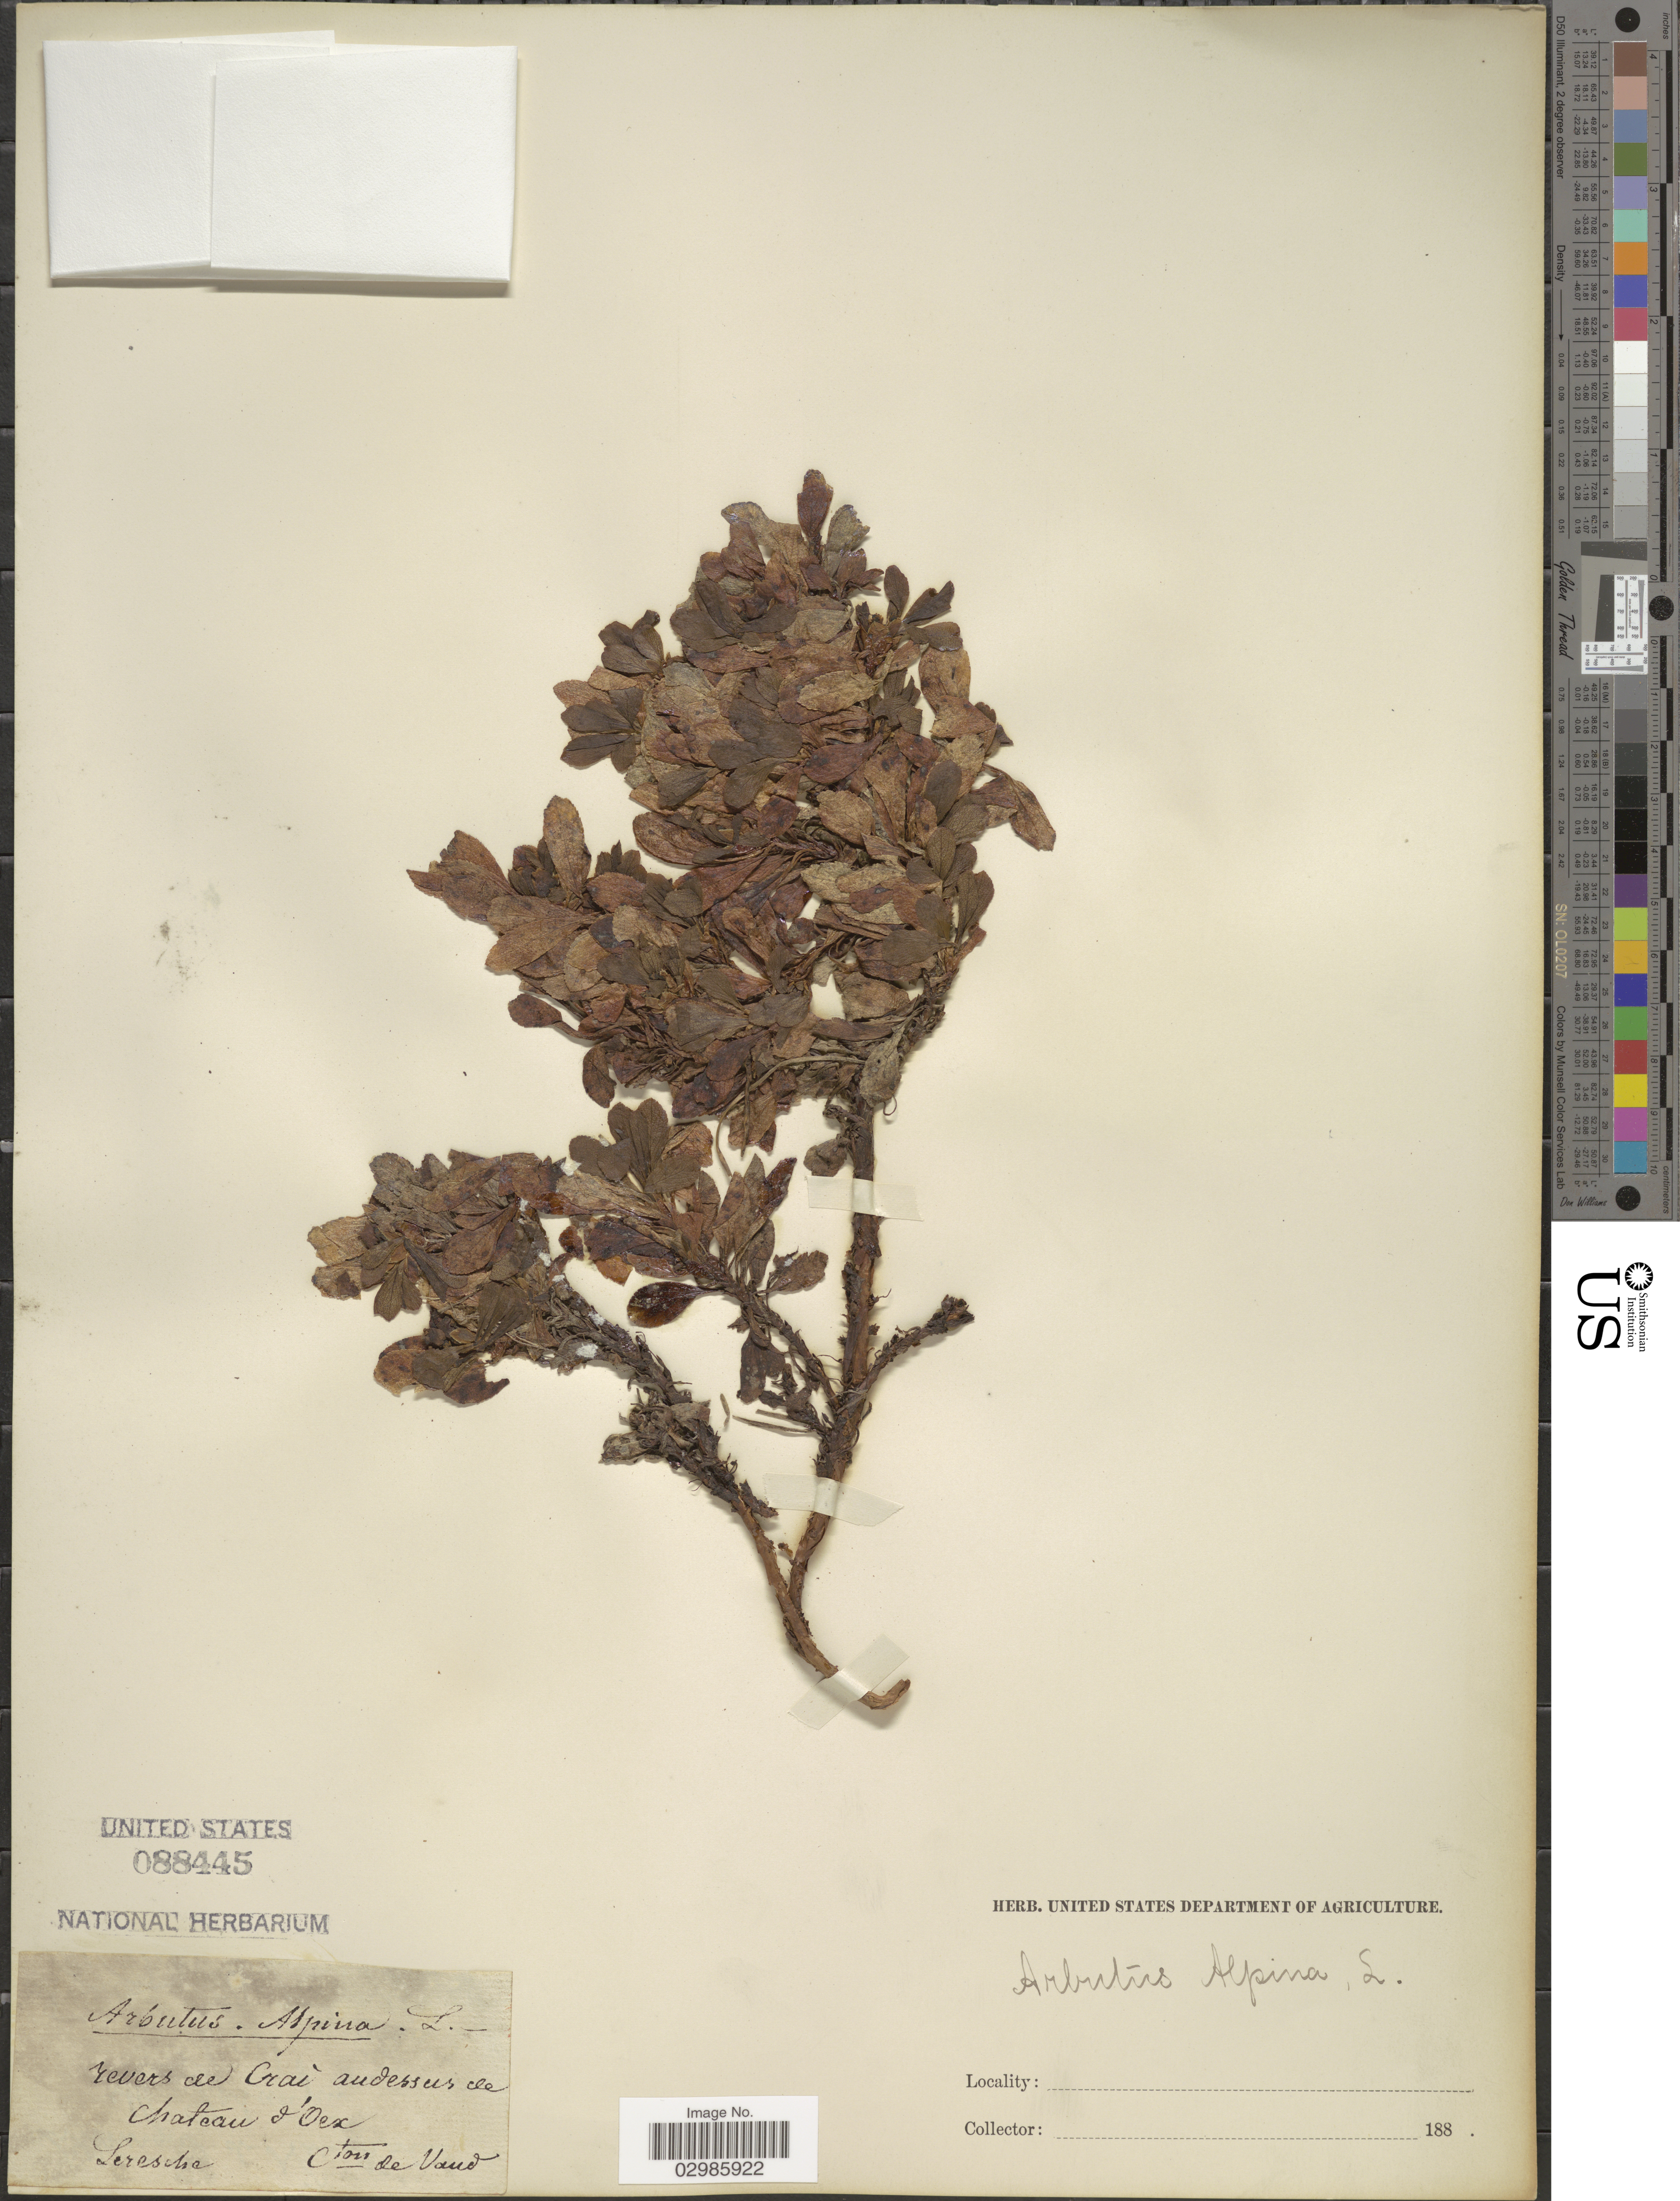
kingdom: Plantae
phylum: Tracheophyta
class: Magnoliopsida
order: Ericales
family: Ericaceae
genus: Arctous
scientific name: Arctous alpina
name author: (L.) Nied.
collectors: Leresche, --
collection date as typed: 188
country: Switzerland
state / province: Vaud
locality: Revers de Craí au dessus de Chateau d'Oex. Cton de Vaud.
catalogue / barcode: US 88445